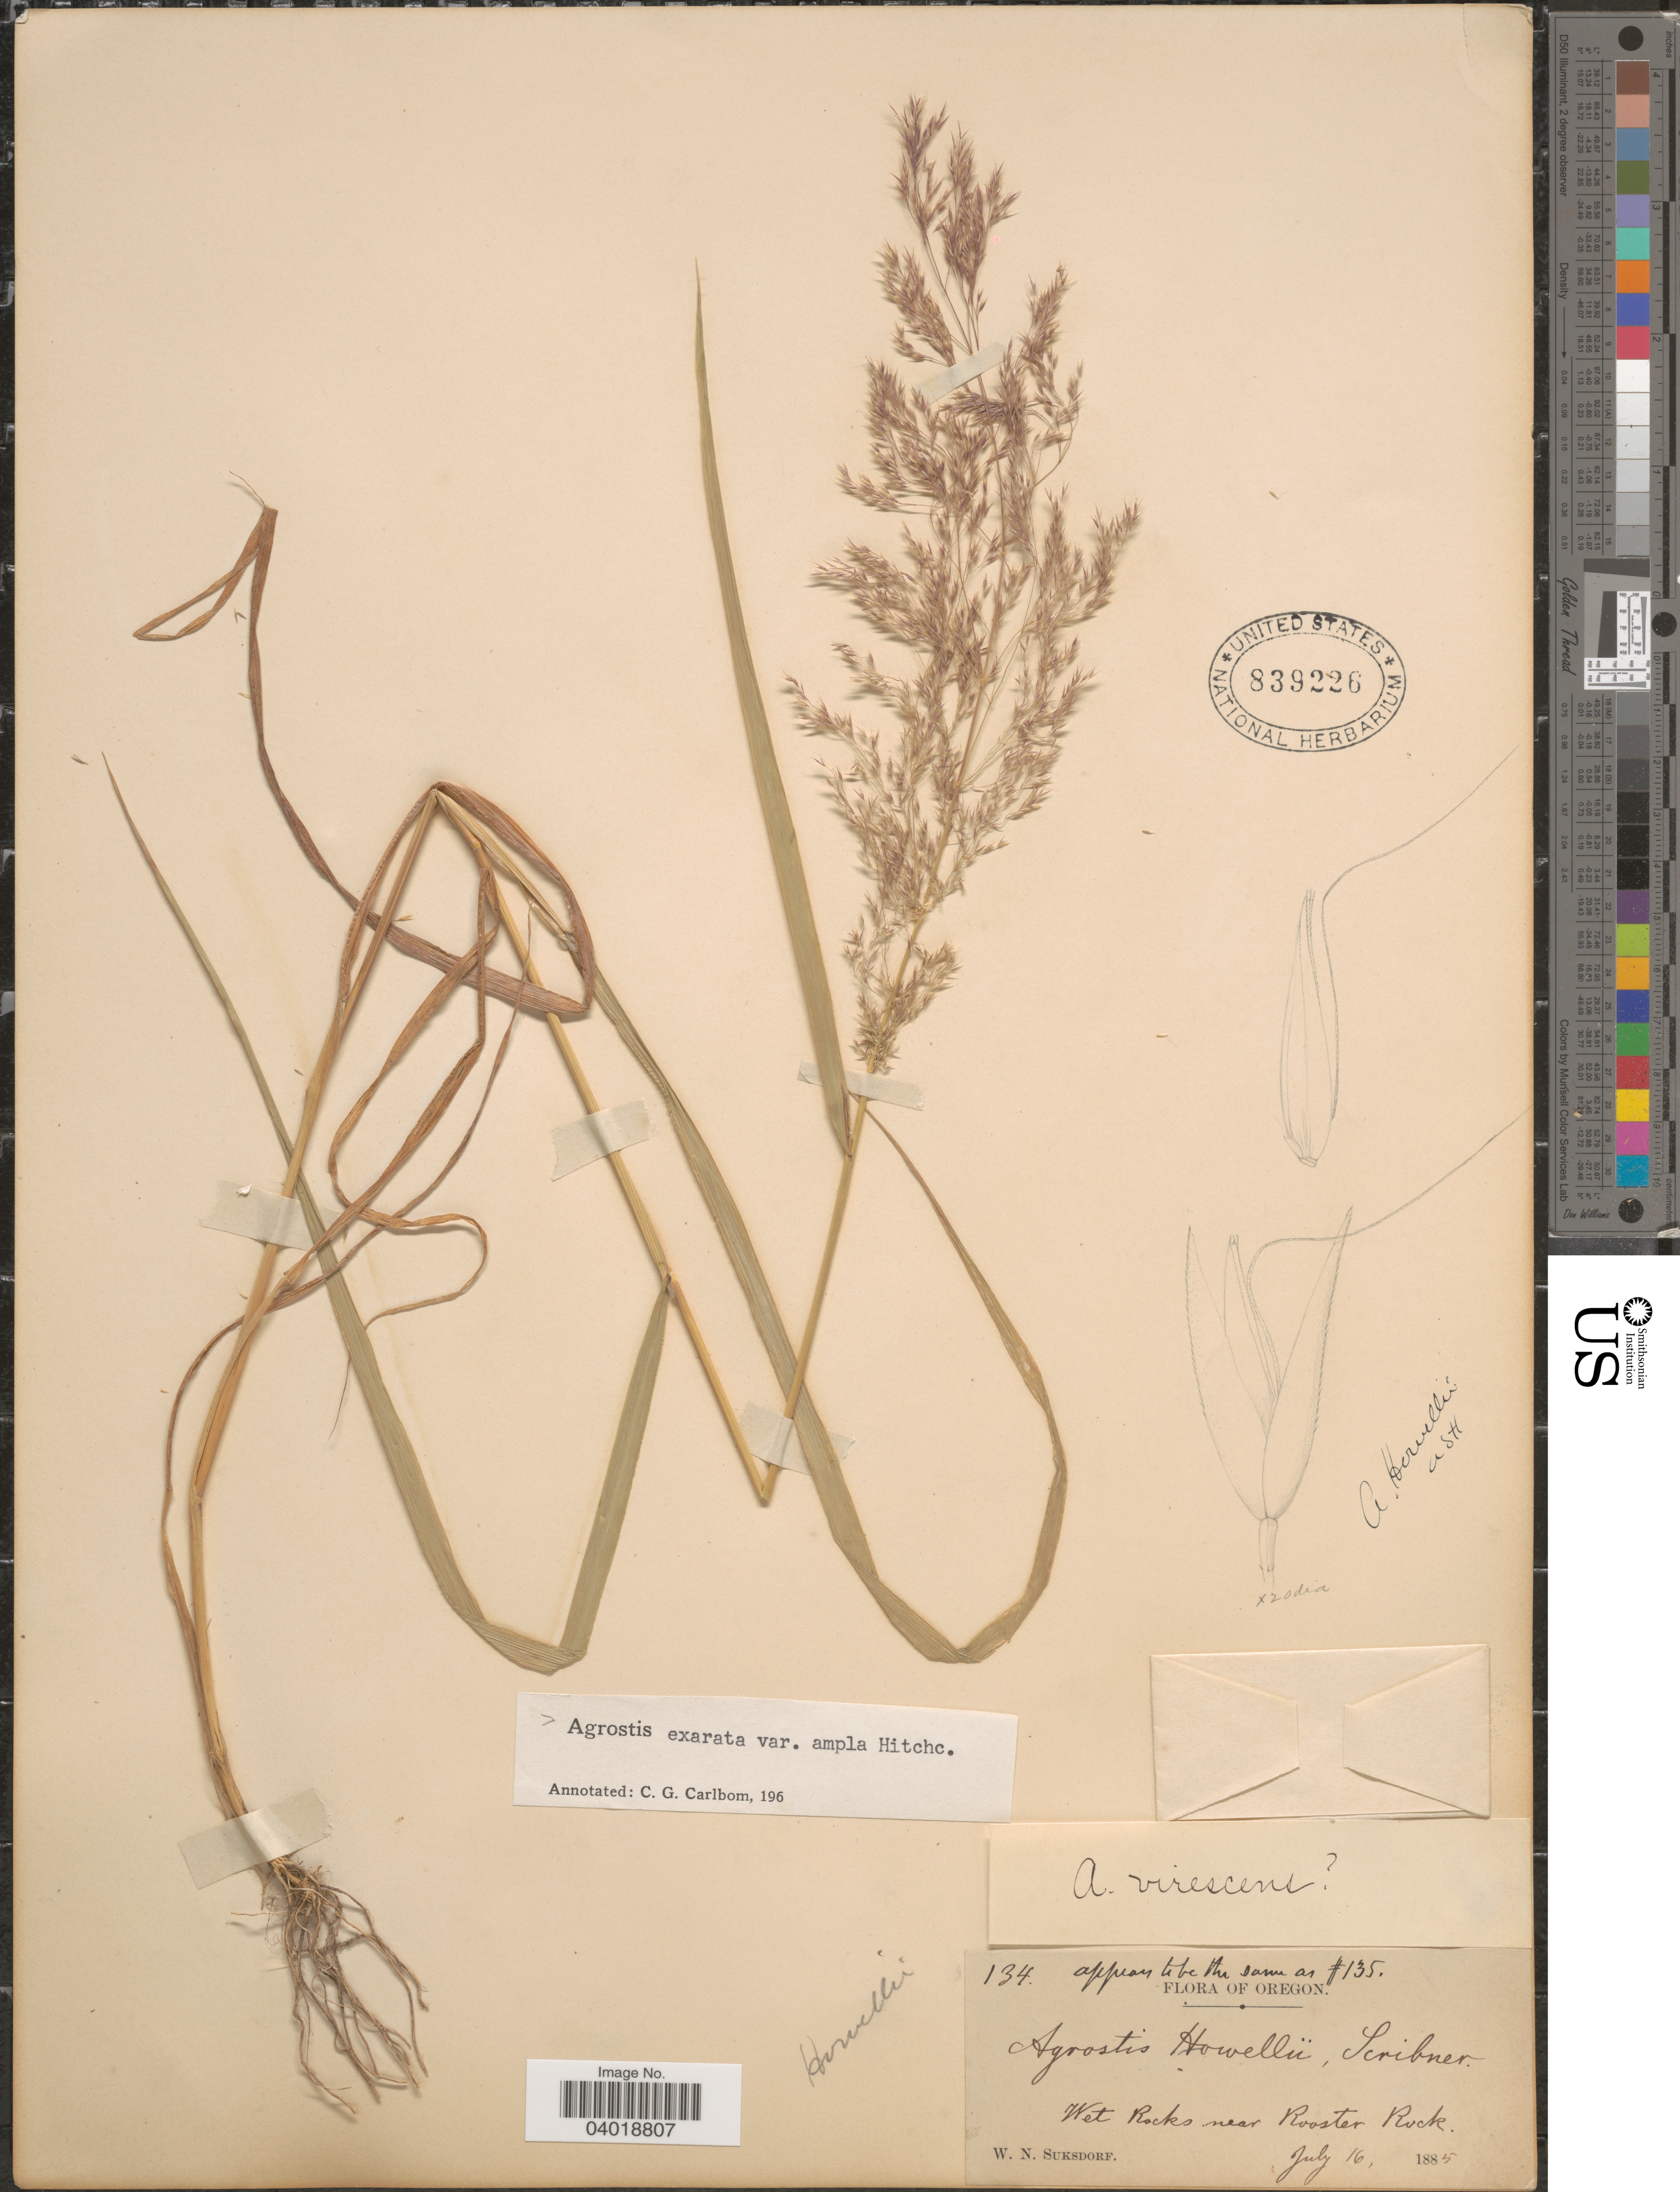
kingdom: Plantae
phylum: Tracheophyta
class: Liliopsida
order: Poales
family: Poaceae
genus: Agrostis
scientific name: Agrostis exarata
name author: Trin.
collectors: W. N. Suksdorf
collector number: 134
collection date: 1885-07-16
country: United States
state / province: Oregon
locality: Wet Rocks near Rooster Rock.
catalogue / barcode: US 839226